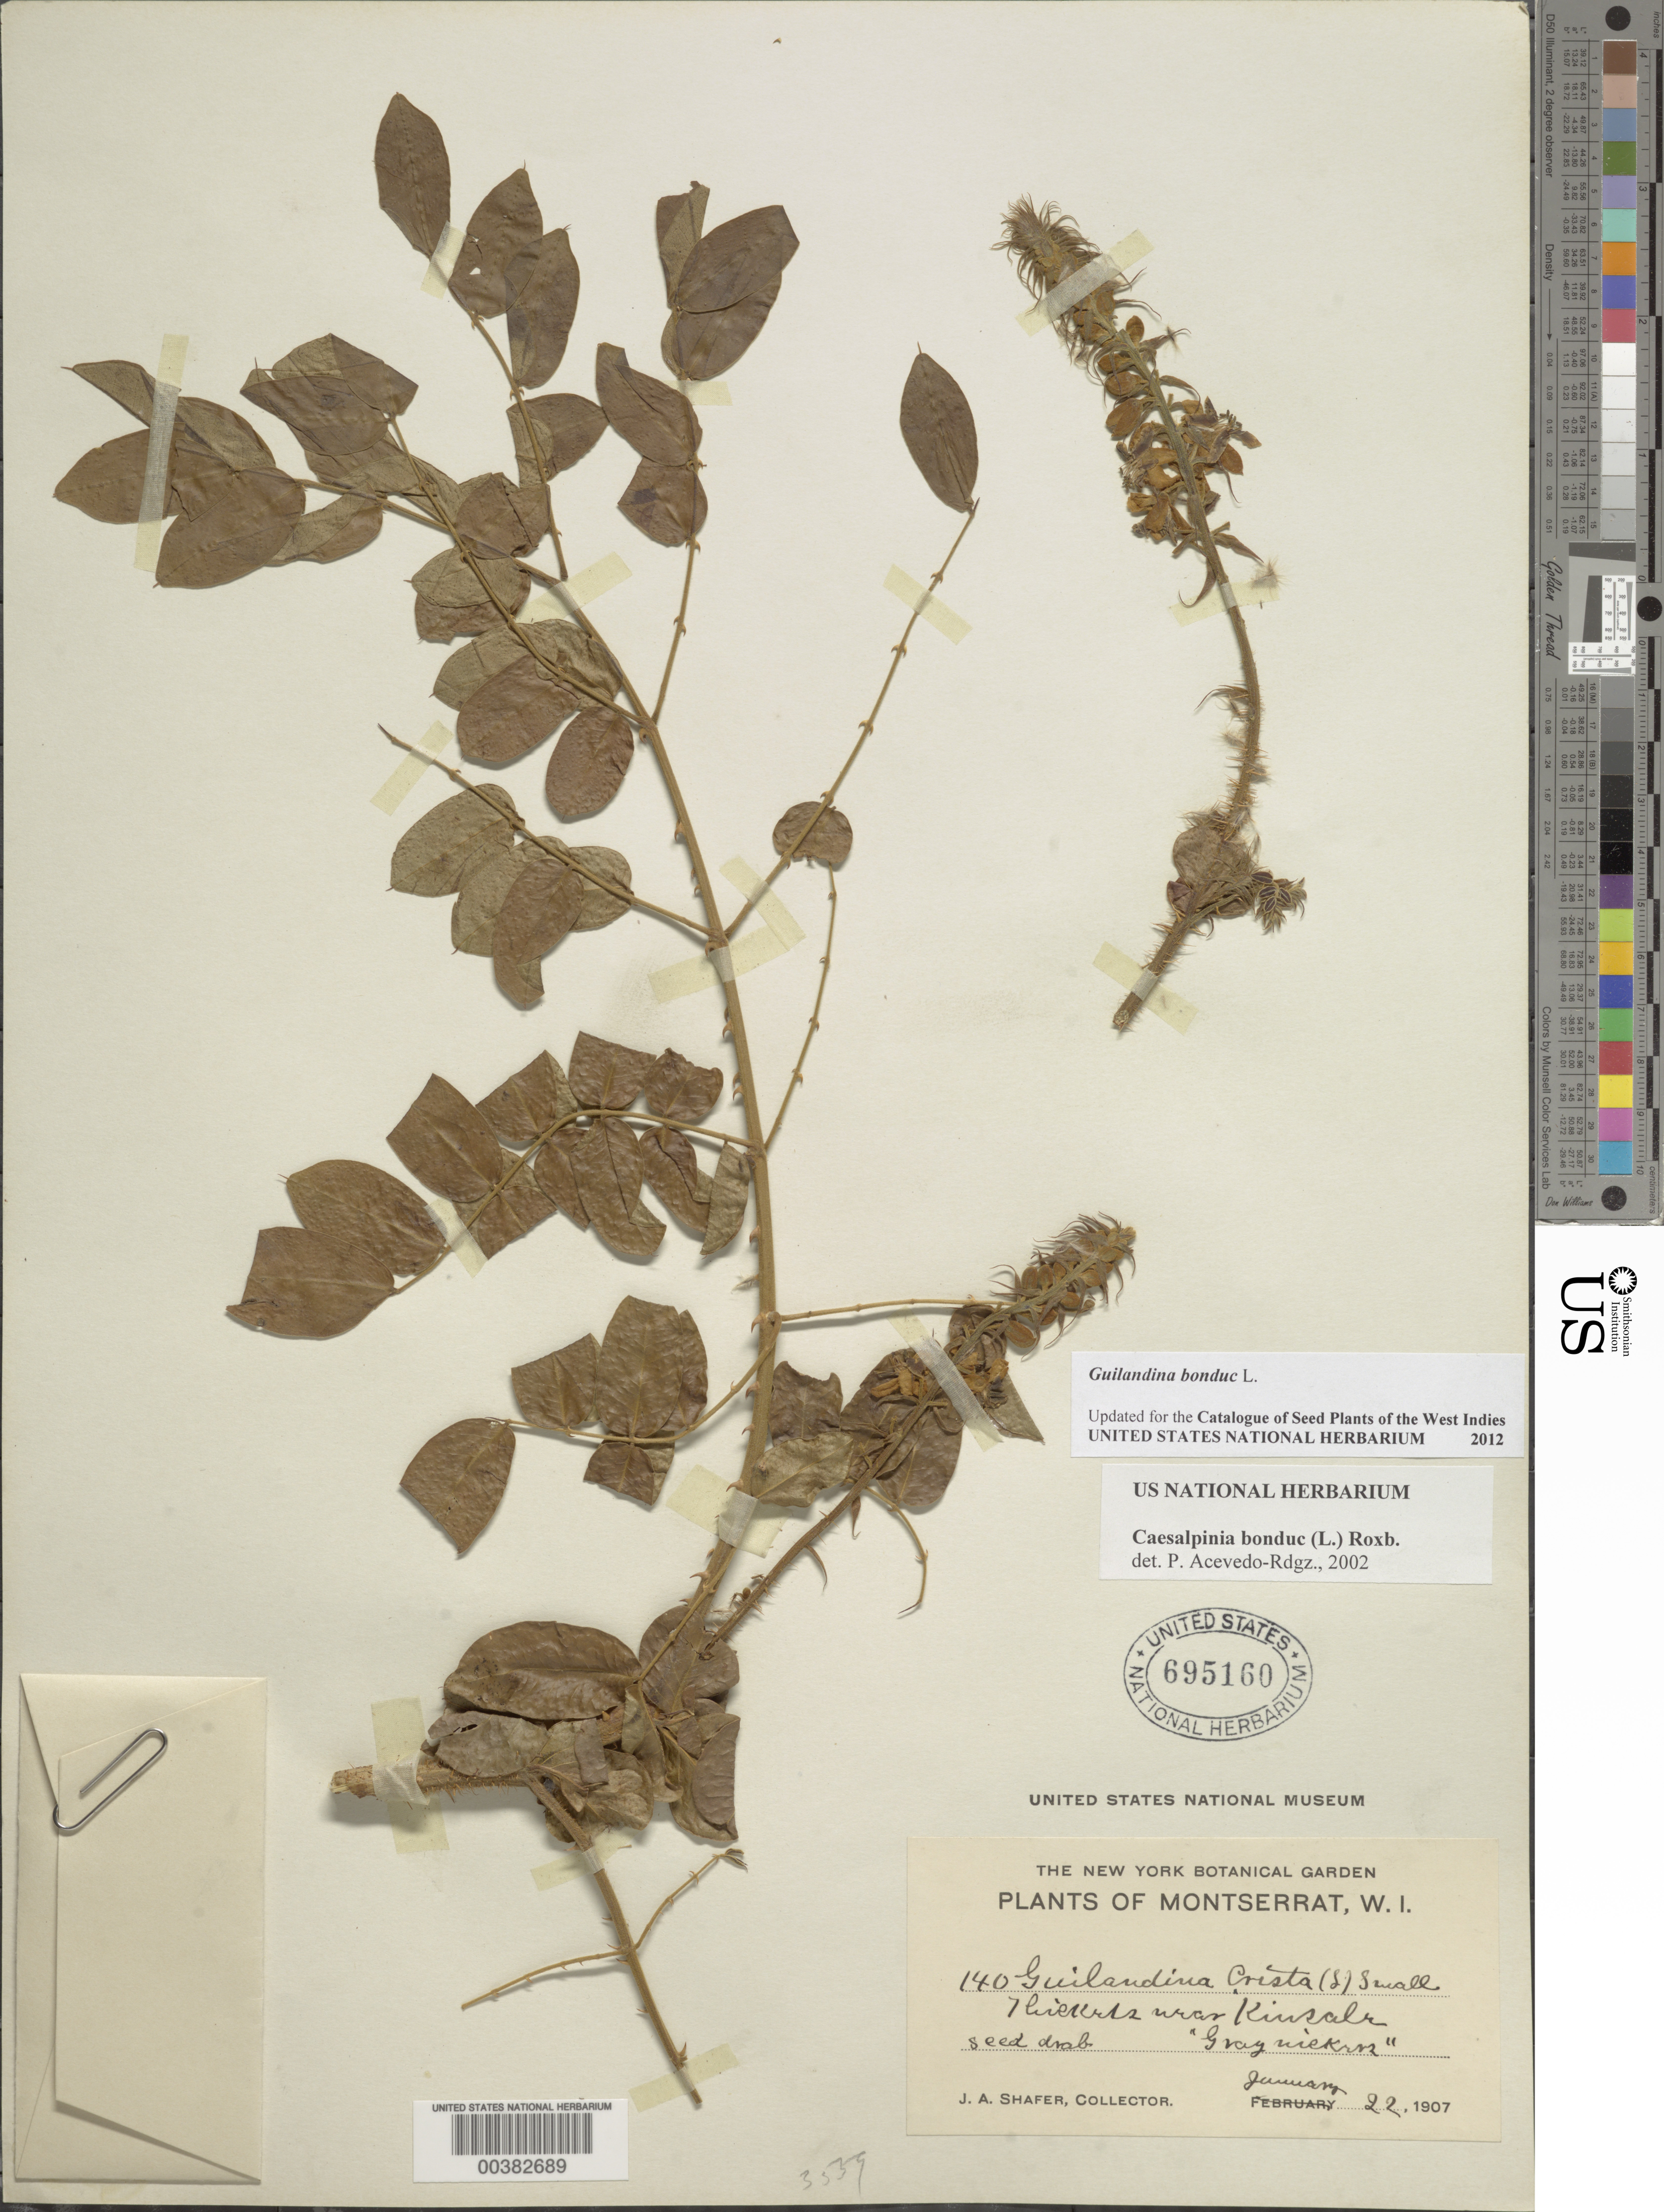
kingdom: Plantae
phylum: Tracheophyta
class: Magnoliopsida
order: Fabales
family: Fabaceae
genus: Guilandina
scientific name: Guilandina bonduc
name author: L.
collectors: J. A. Shafer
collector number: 140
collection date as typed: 22 Jan 1907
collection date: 1907-01-22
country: Montserrat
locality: Near kinsaler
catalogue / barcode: US 695160